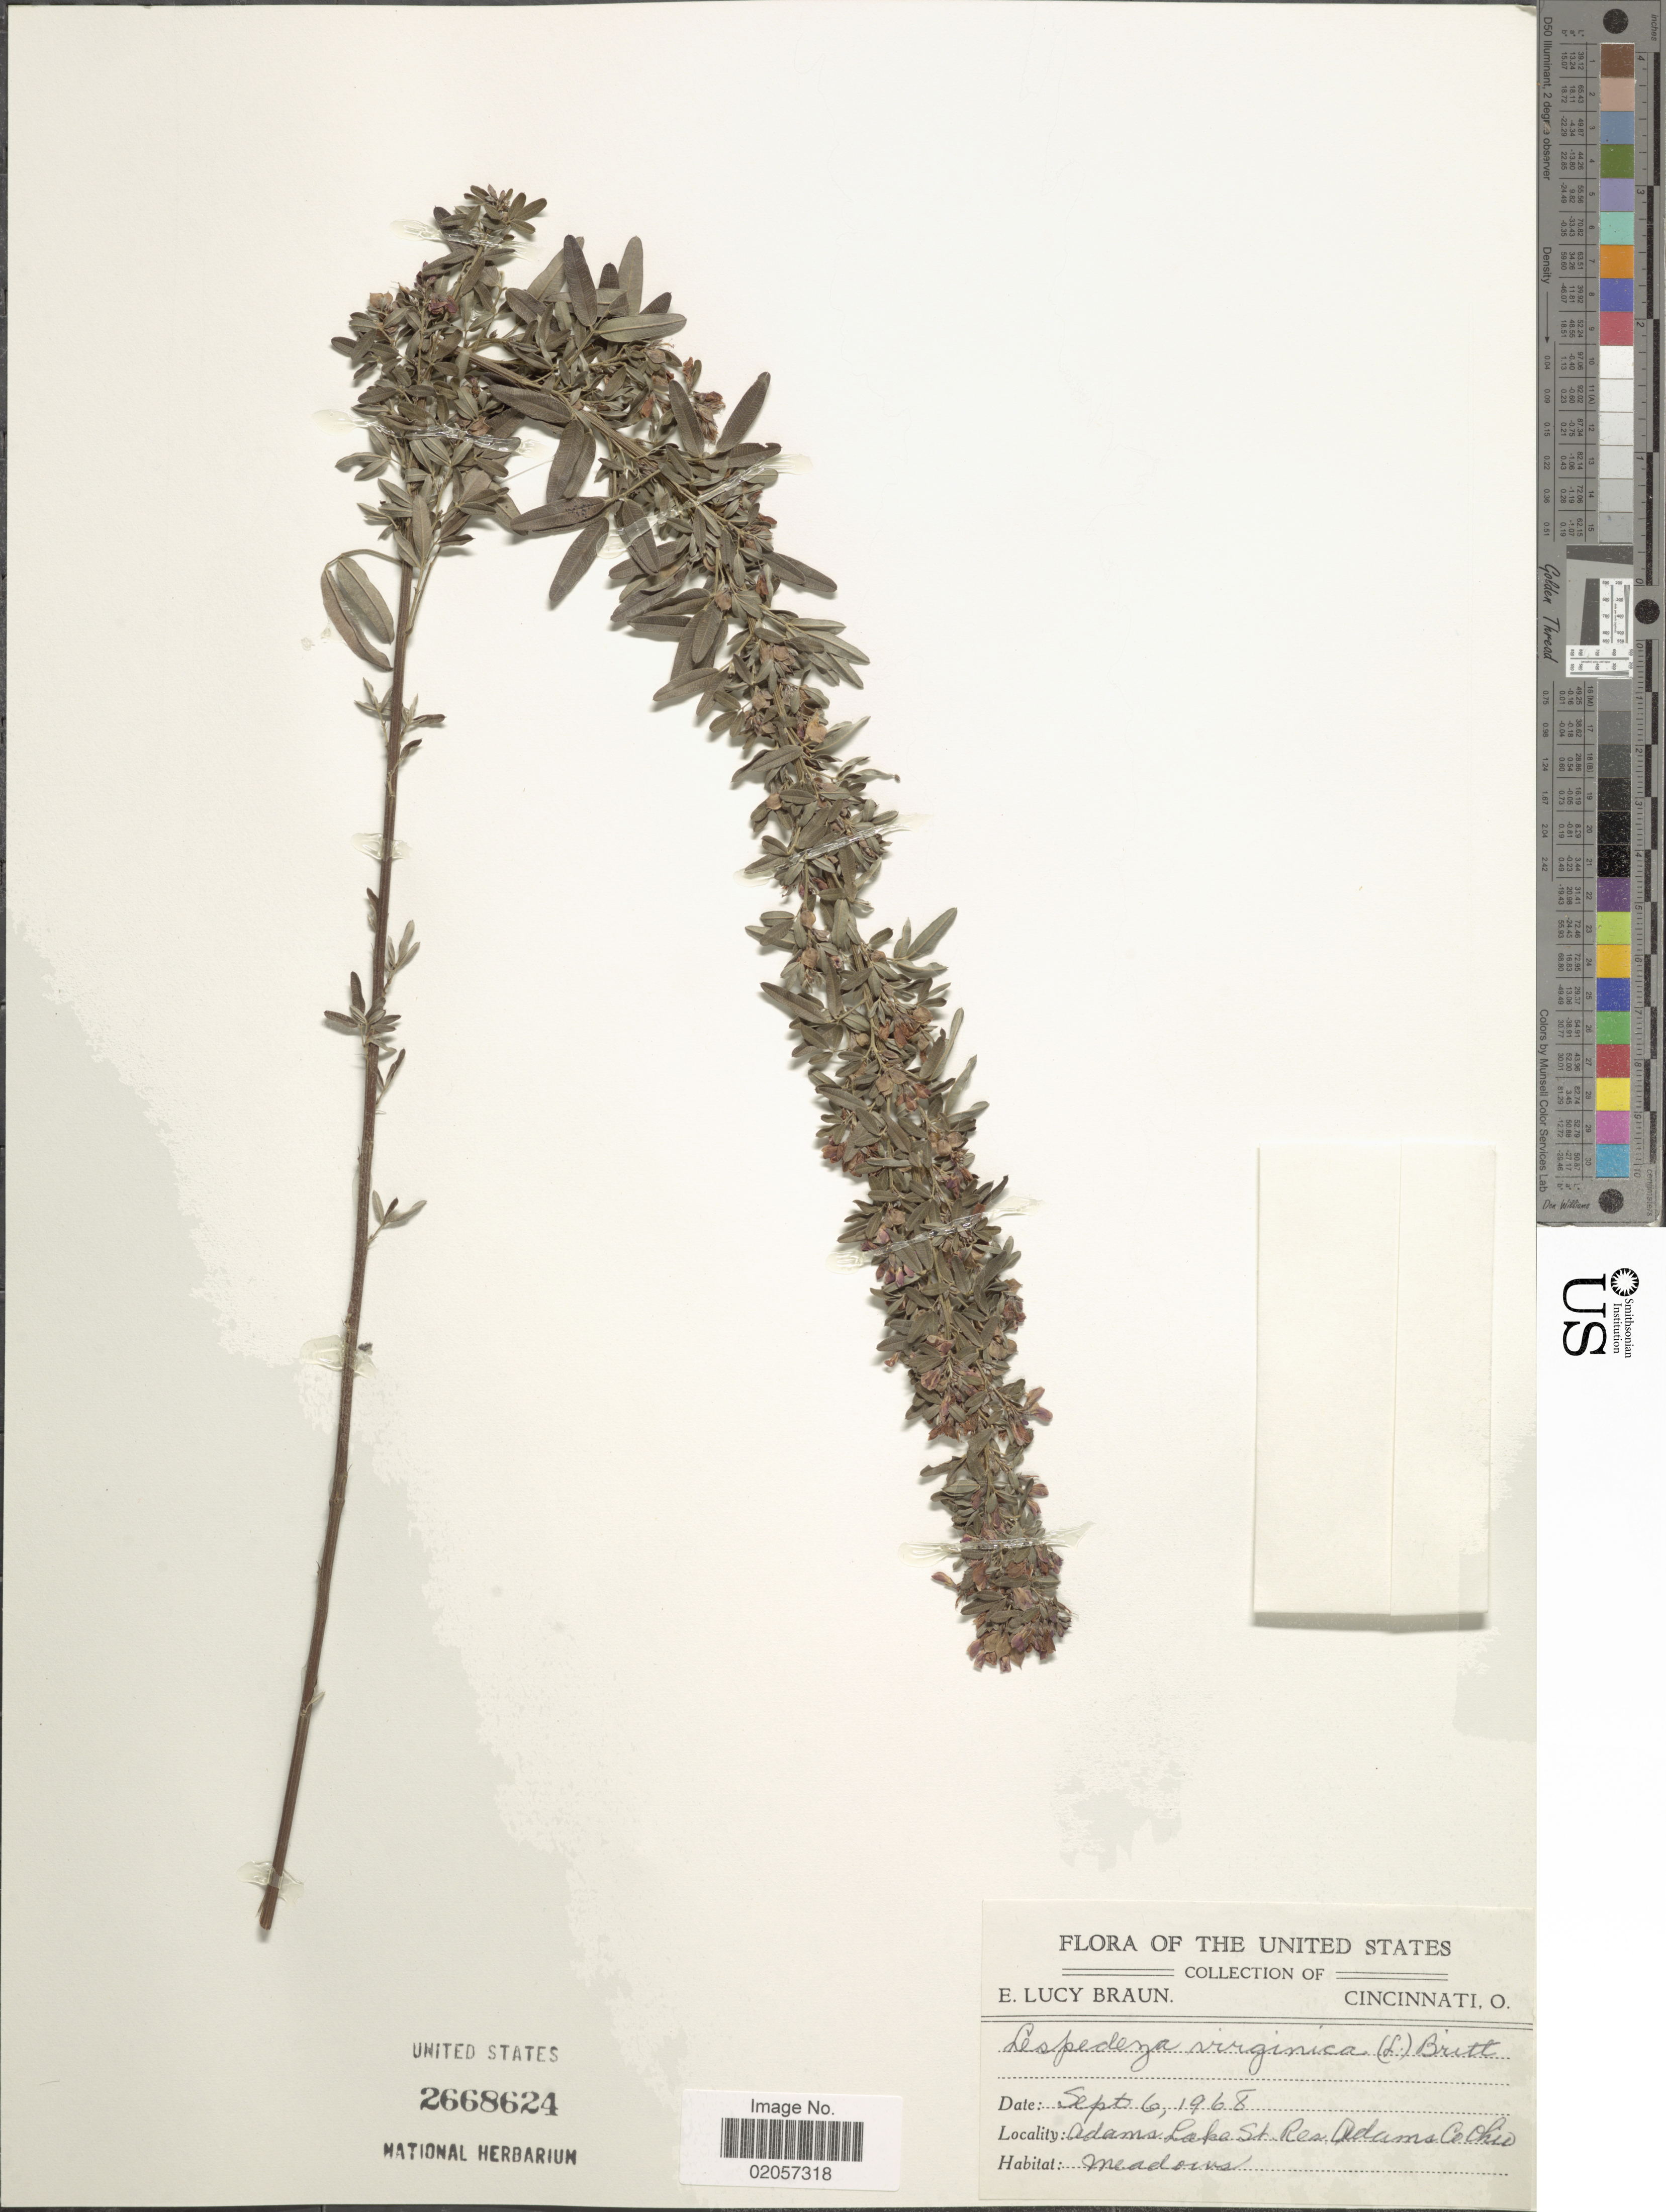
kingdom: Plantae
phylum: Tracheophyta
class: Magnoliopsida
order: Fabales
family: Fabaceae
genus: Lespedeza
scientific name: Lespedeza virginica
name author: (L.) Britton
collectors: E. L. Braun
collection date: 1968-09-06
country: United States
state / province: Ohio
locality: Adams Lake, St. res. Adams Co. Ohio.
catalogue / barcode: US 2668624